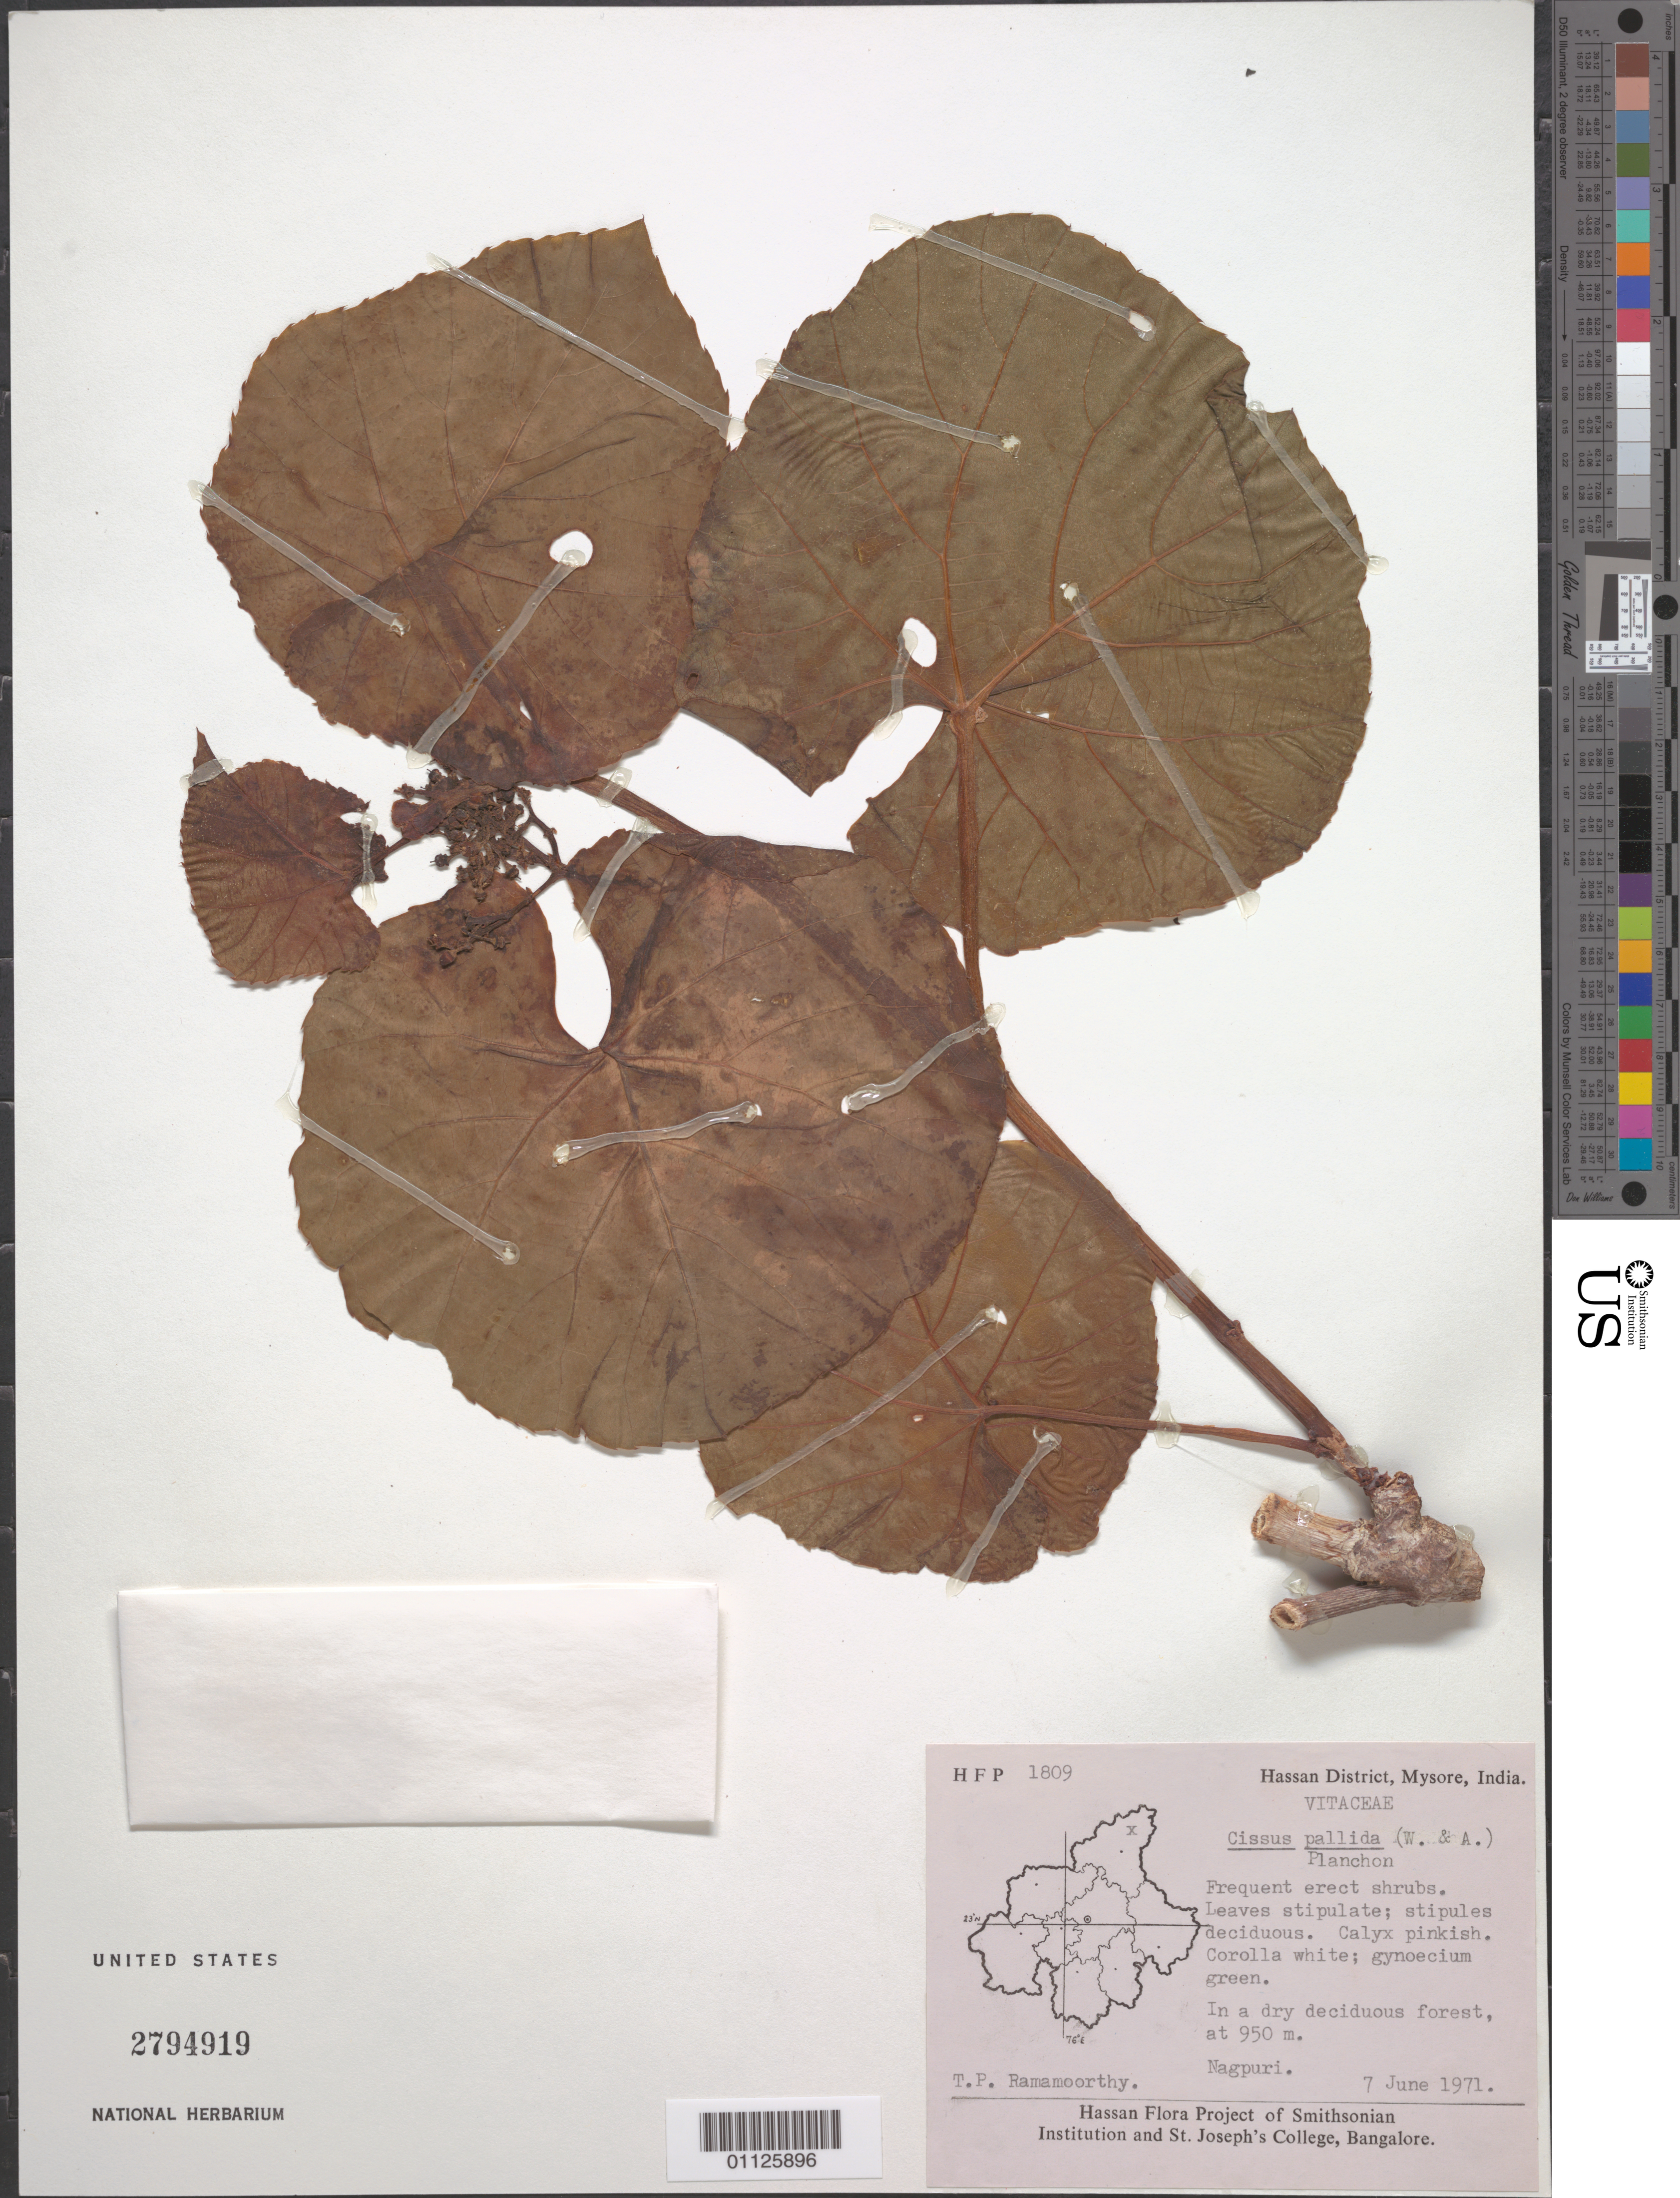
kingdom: Plantae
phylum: Tracheophyta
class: Magnoliopsida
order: Vitales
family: Vitaceae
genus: Cissus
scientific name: Cissus pallida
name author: (Wight & Arn.) Planch.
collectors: T. P. Ramamoorthy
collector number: HFP 1809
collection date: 1971-06-07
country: India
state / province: Karnataka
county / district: Mysore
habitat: In dry deciduous secondary forest. Frequent erect shrubs.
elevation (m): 950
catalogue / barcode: US 2794919